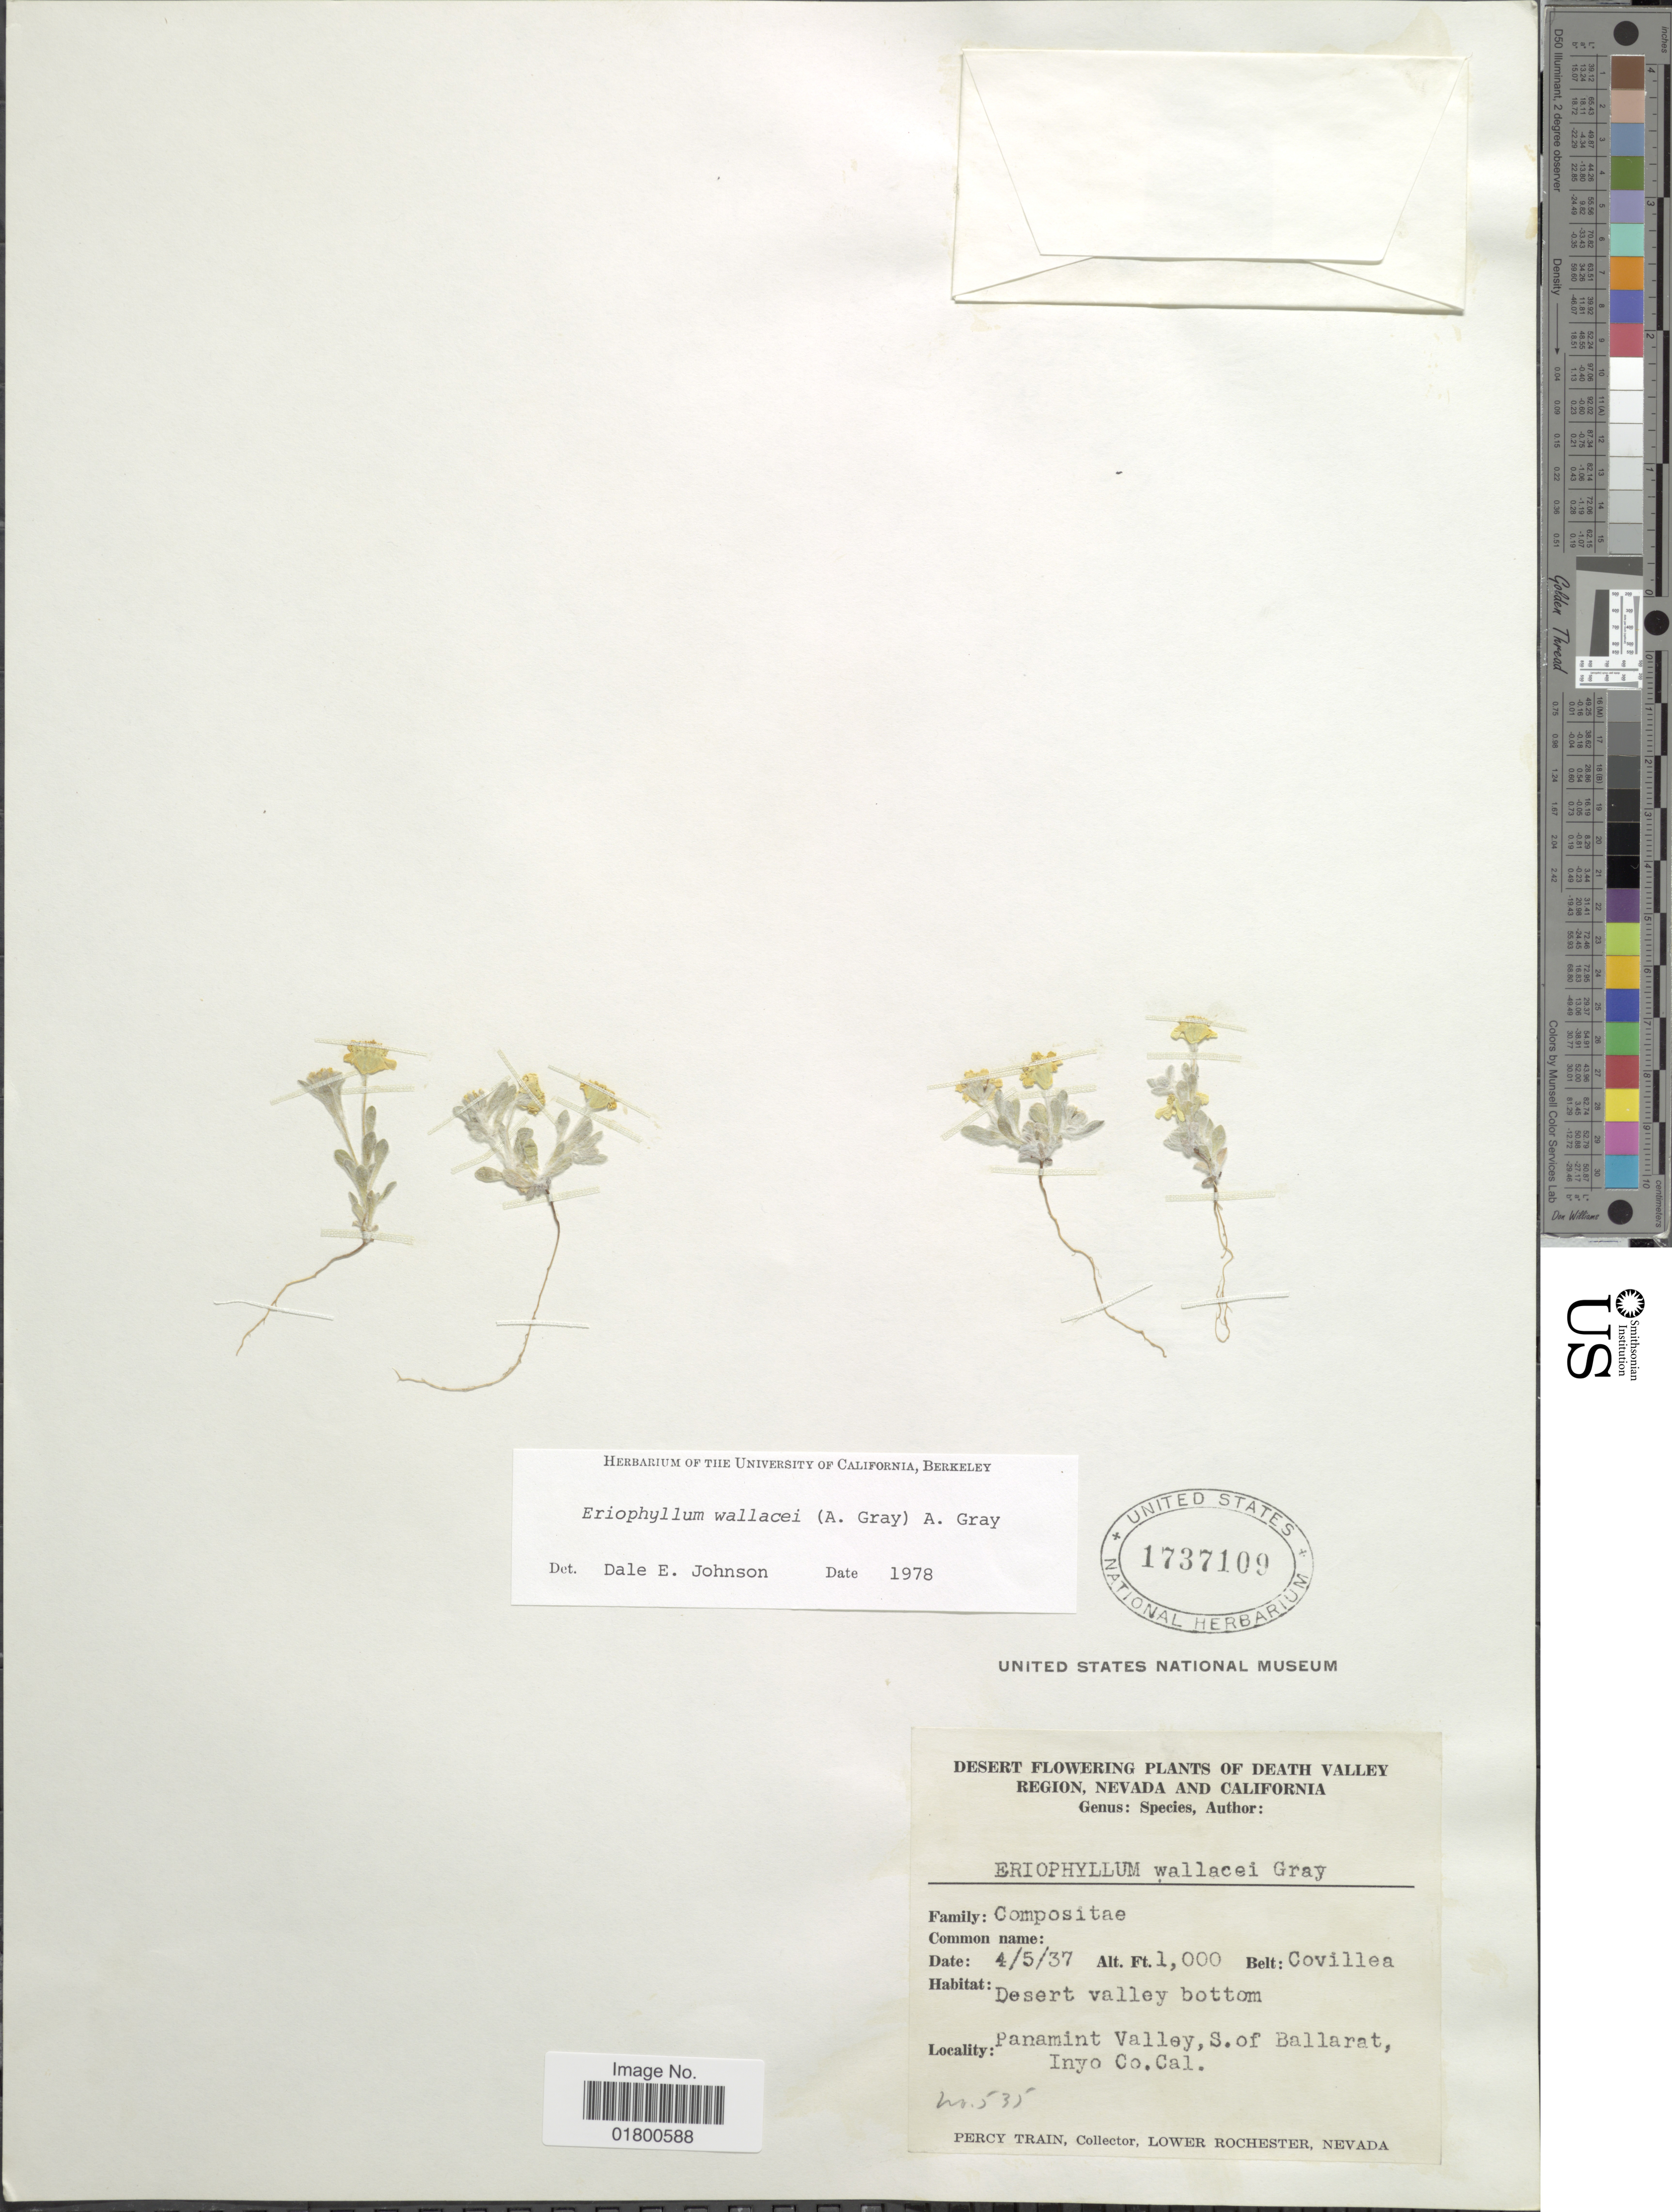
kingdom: Plantae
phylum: Tracheophyta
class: Magnoliopsida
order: Asterales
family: Asteraceae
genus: Eriophyllum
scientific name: Eriophyllum wallacei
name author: (A. Gray) A. Gray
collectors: P. Train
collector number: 535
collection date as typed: Transcribed d/m/y: 5/4/37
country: United States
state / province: California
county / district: Inyo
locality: Desert valley bottom, Panamint Valley, S. of Ballarat, Inyo Co. Cal.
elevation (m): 305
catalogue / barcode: US 1737109